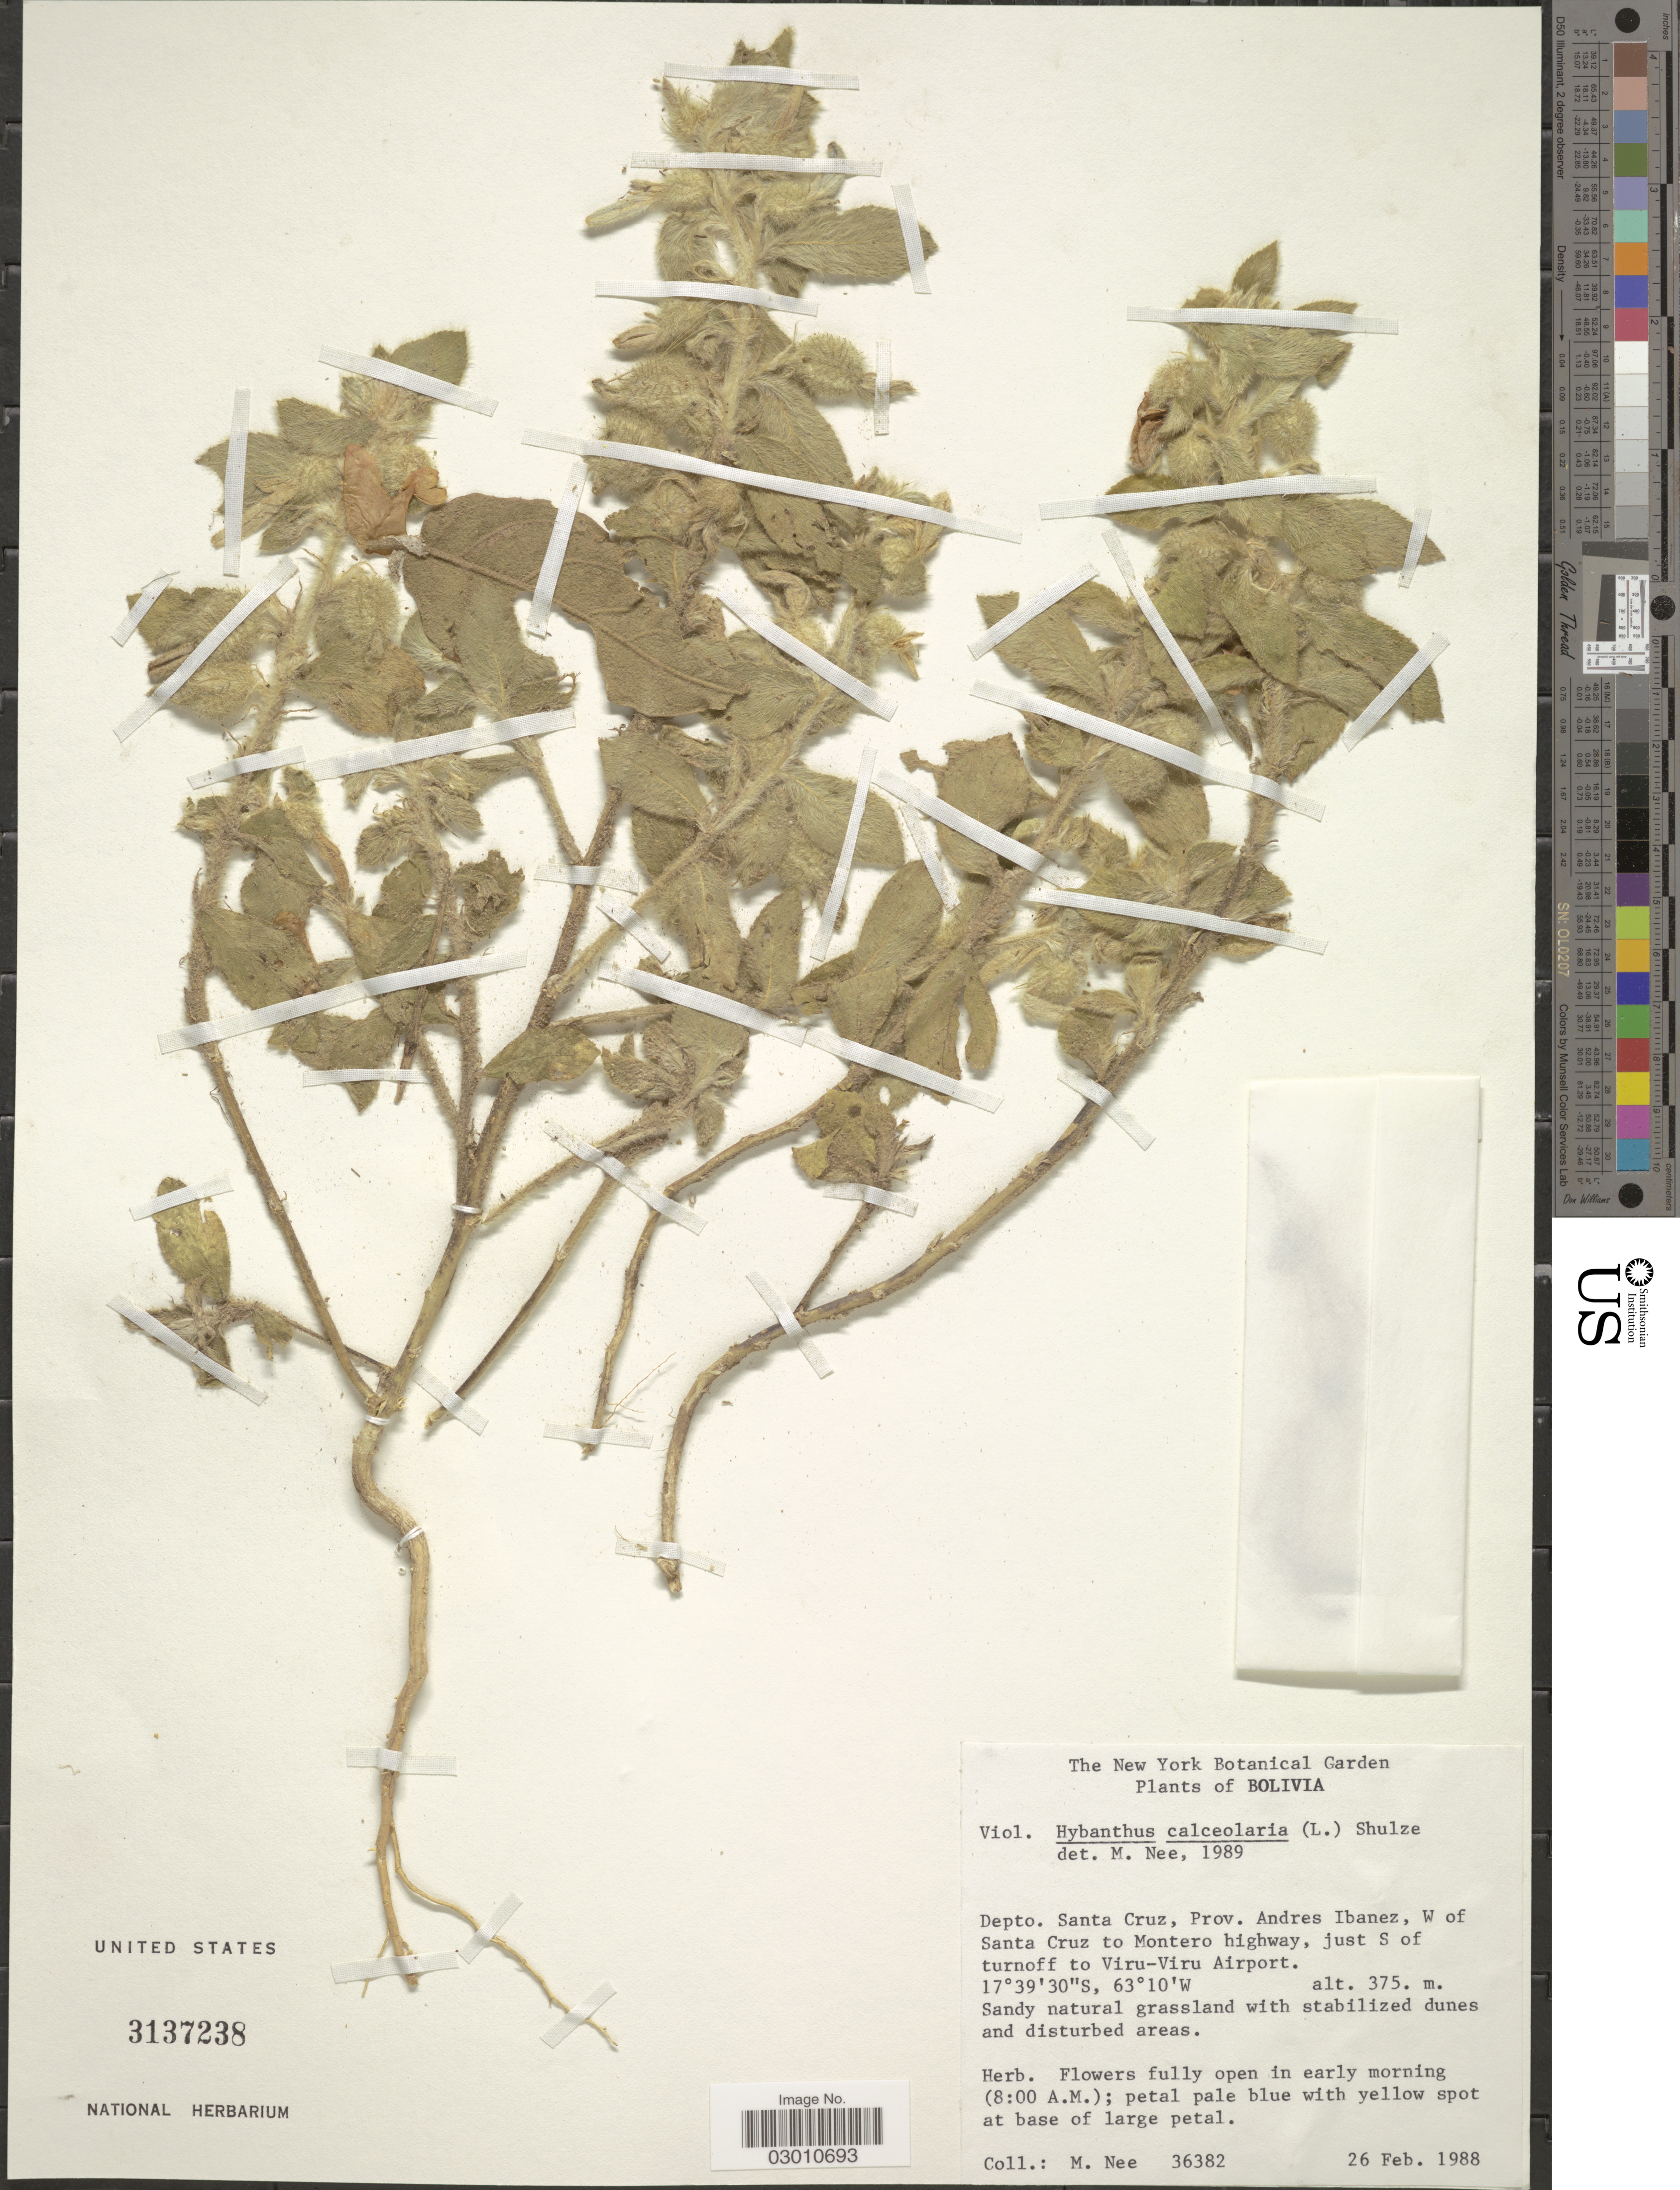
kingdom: Plantae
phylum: Tracheophyta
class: Magnoliopsida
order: Malpighiales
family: Violaceae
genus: Pombalia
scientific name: Pombalia calceolaria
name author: (L.) Paula-Souza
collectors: M. Nee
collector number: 36382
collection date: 1988-02-26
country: Bolivia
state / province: Santa Cruz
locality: Depto. Santa Cruz, Prov. Andres Ibanez, W of Santa Cruz to Montero highway, just S of turnoff to Viru-Viru Airport.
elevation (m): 375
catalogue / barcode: US 3137238